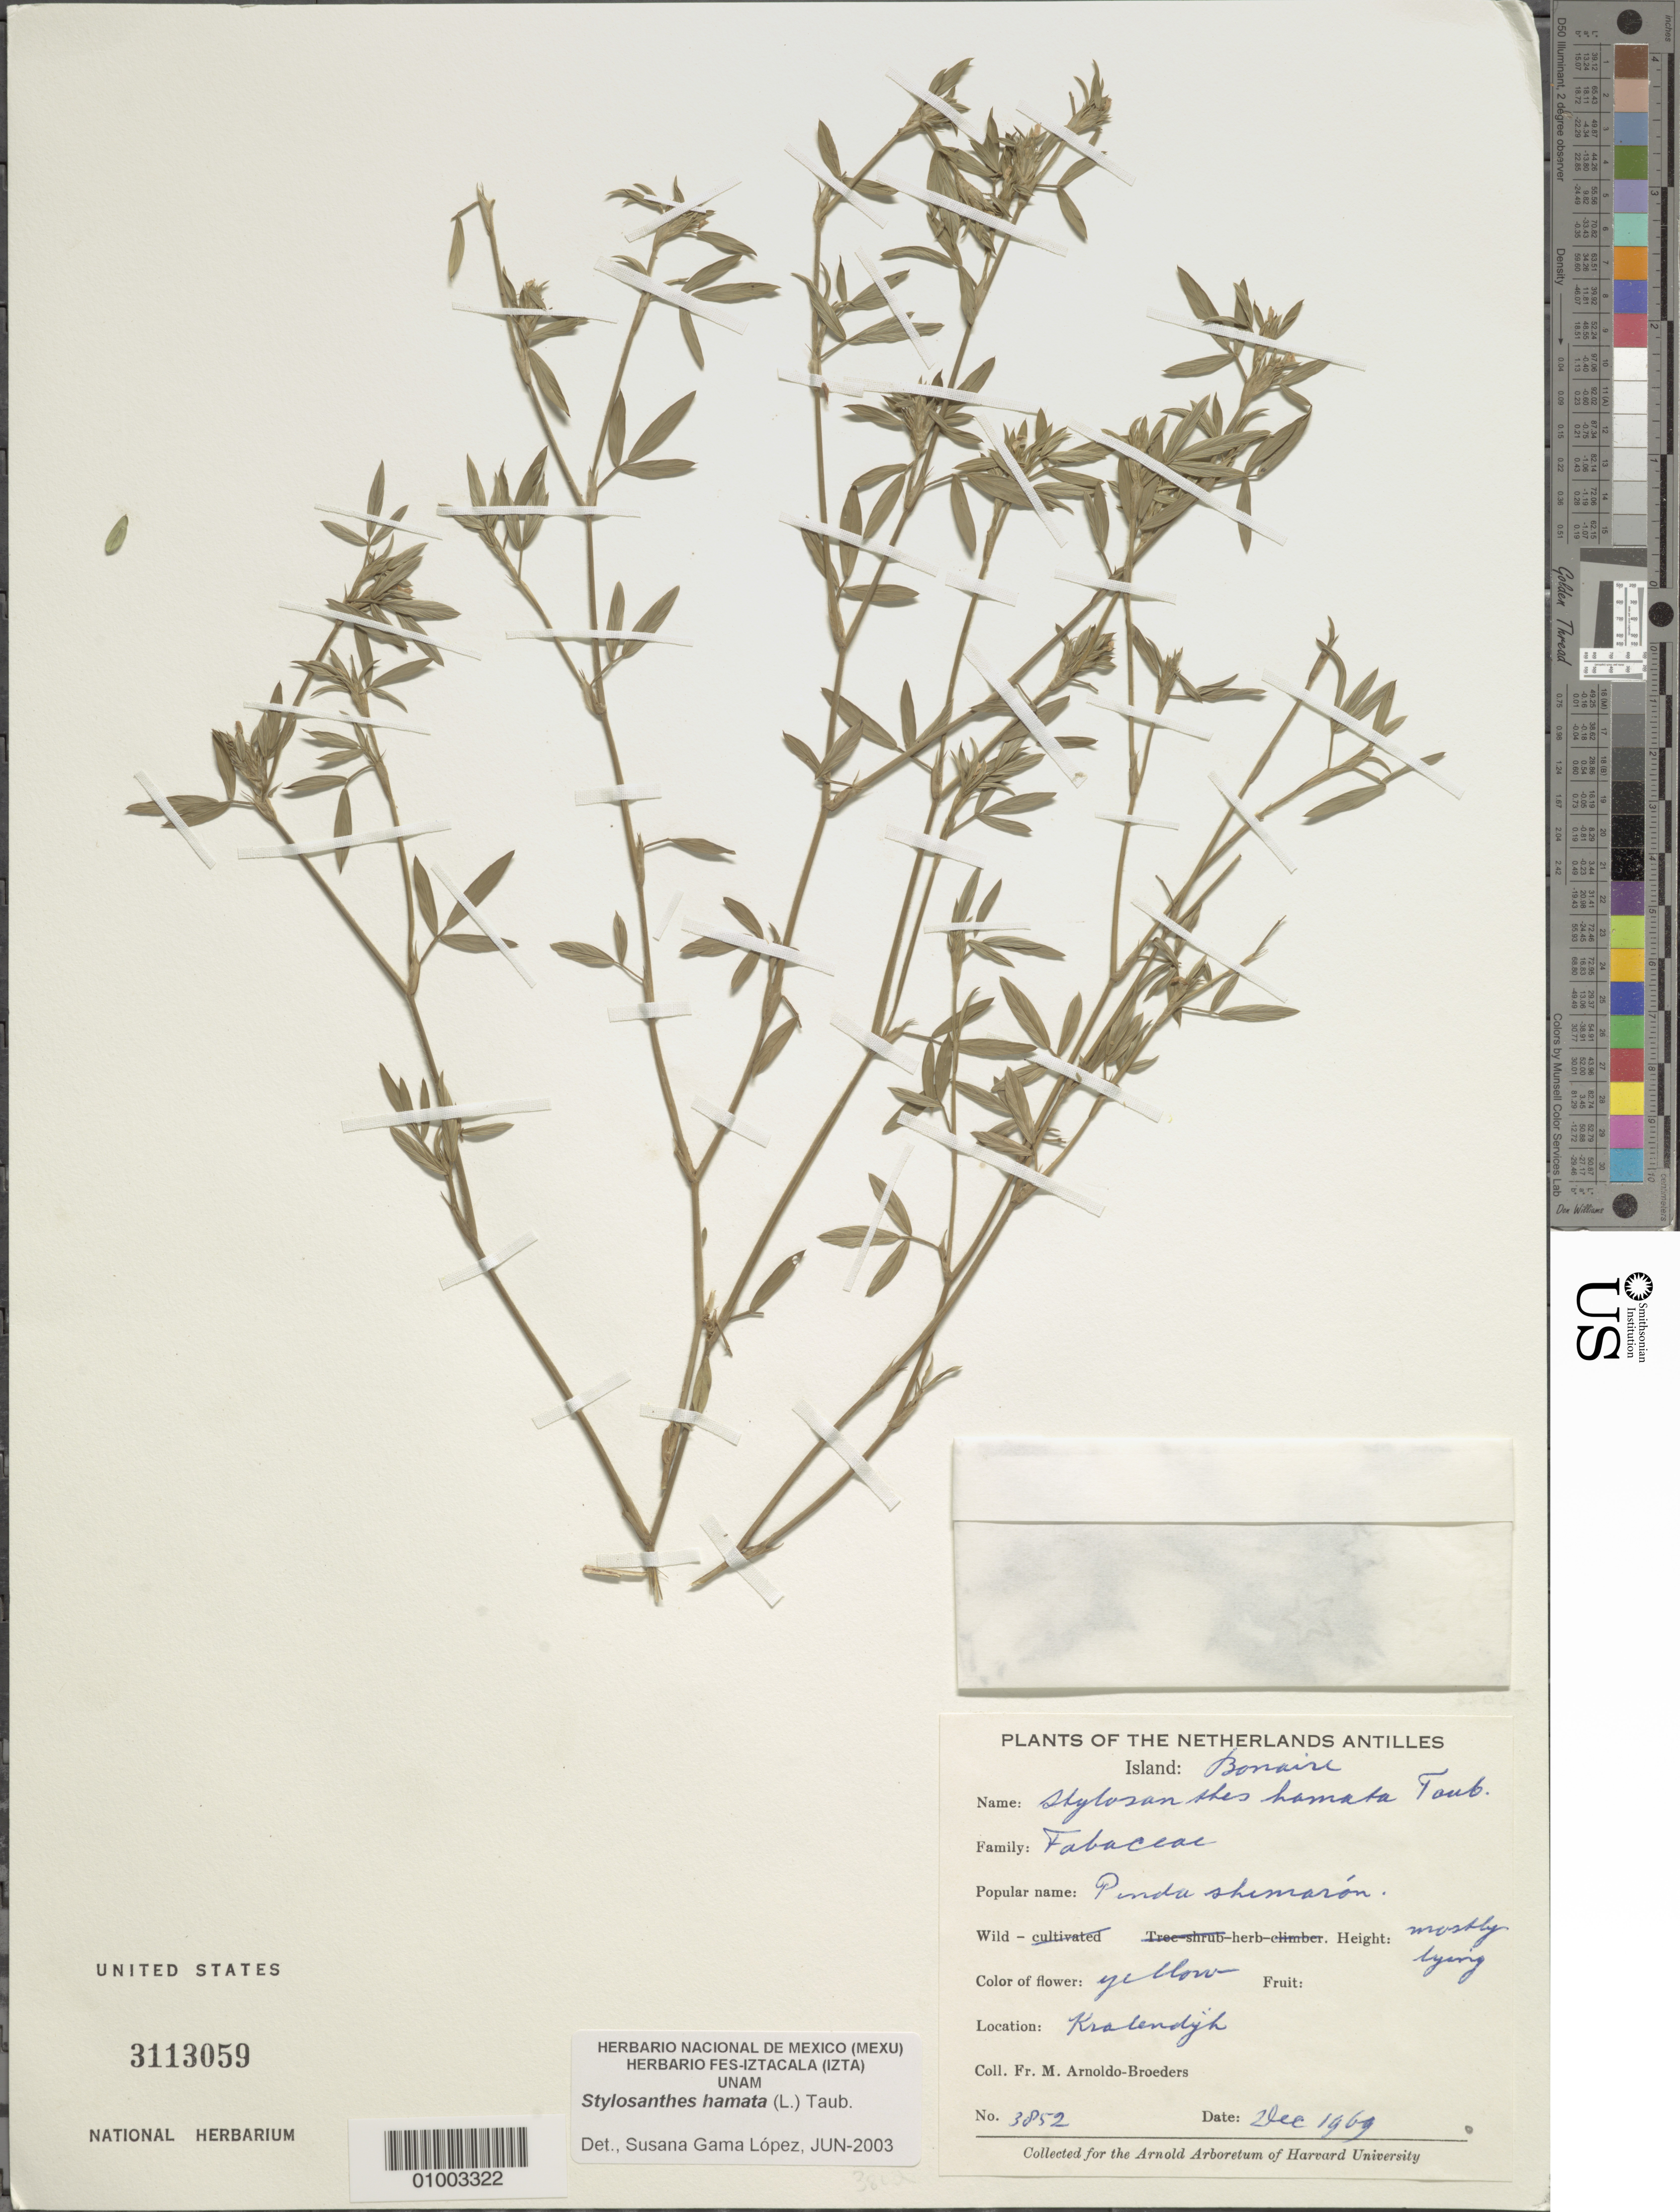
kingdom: Plantae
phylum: Tracheophyta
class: Magnoliopsida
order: Fabales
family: Fabaceae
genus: Stylosanthes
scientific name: Stylosanthes hamata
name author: (L.) Taub.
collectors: N. Arnoldo-Broeders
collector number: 3852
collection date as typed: Dec 1969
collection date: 1969-12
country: Netherlands Antilles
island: Bonaire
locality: Kralendyh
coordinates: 0 N, 0 E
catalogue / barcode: US 3113059